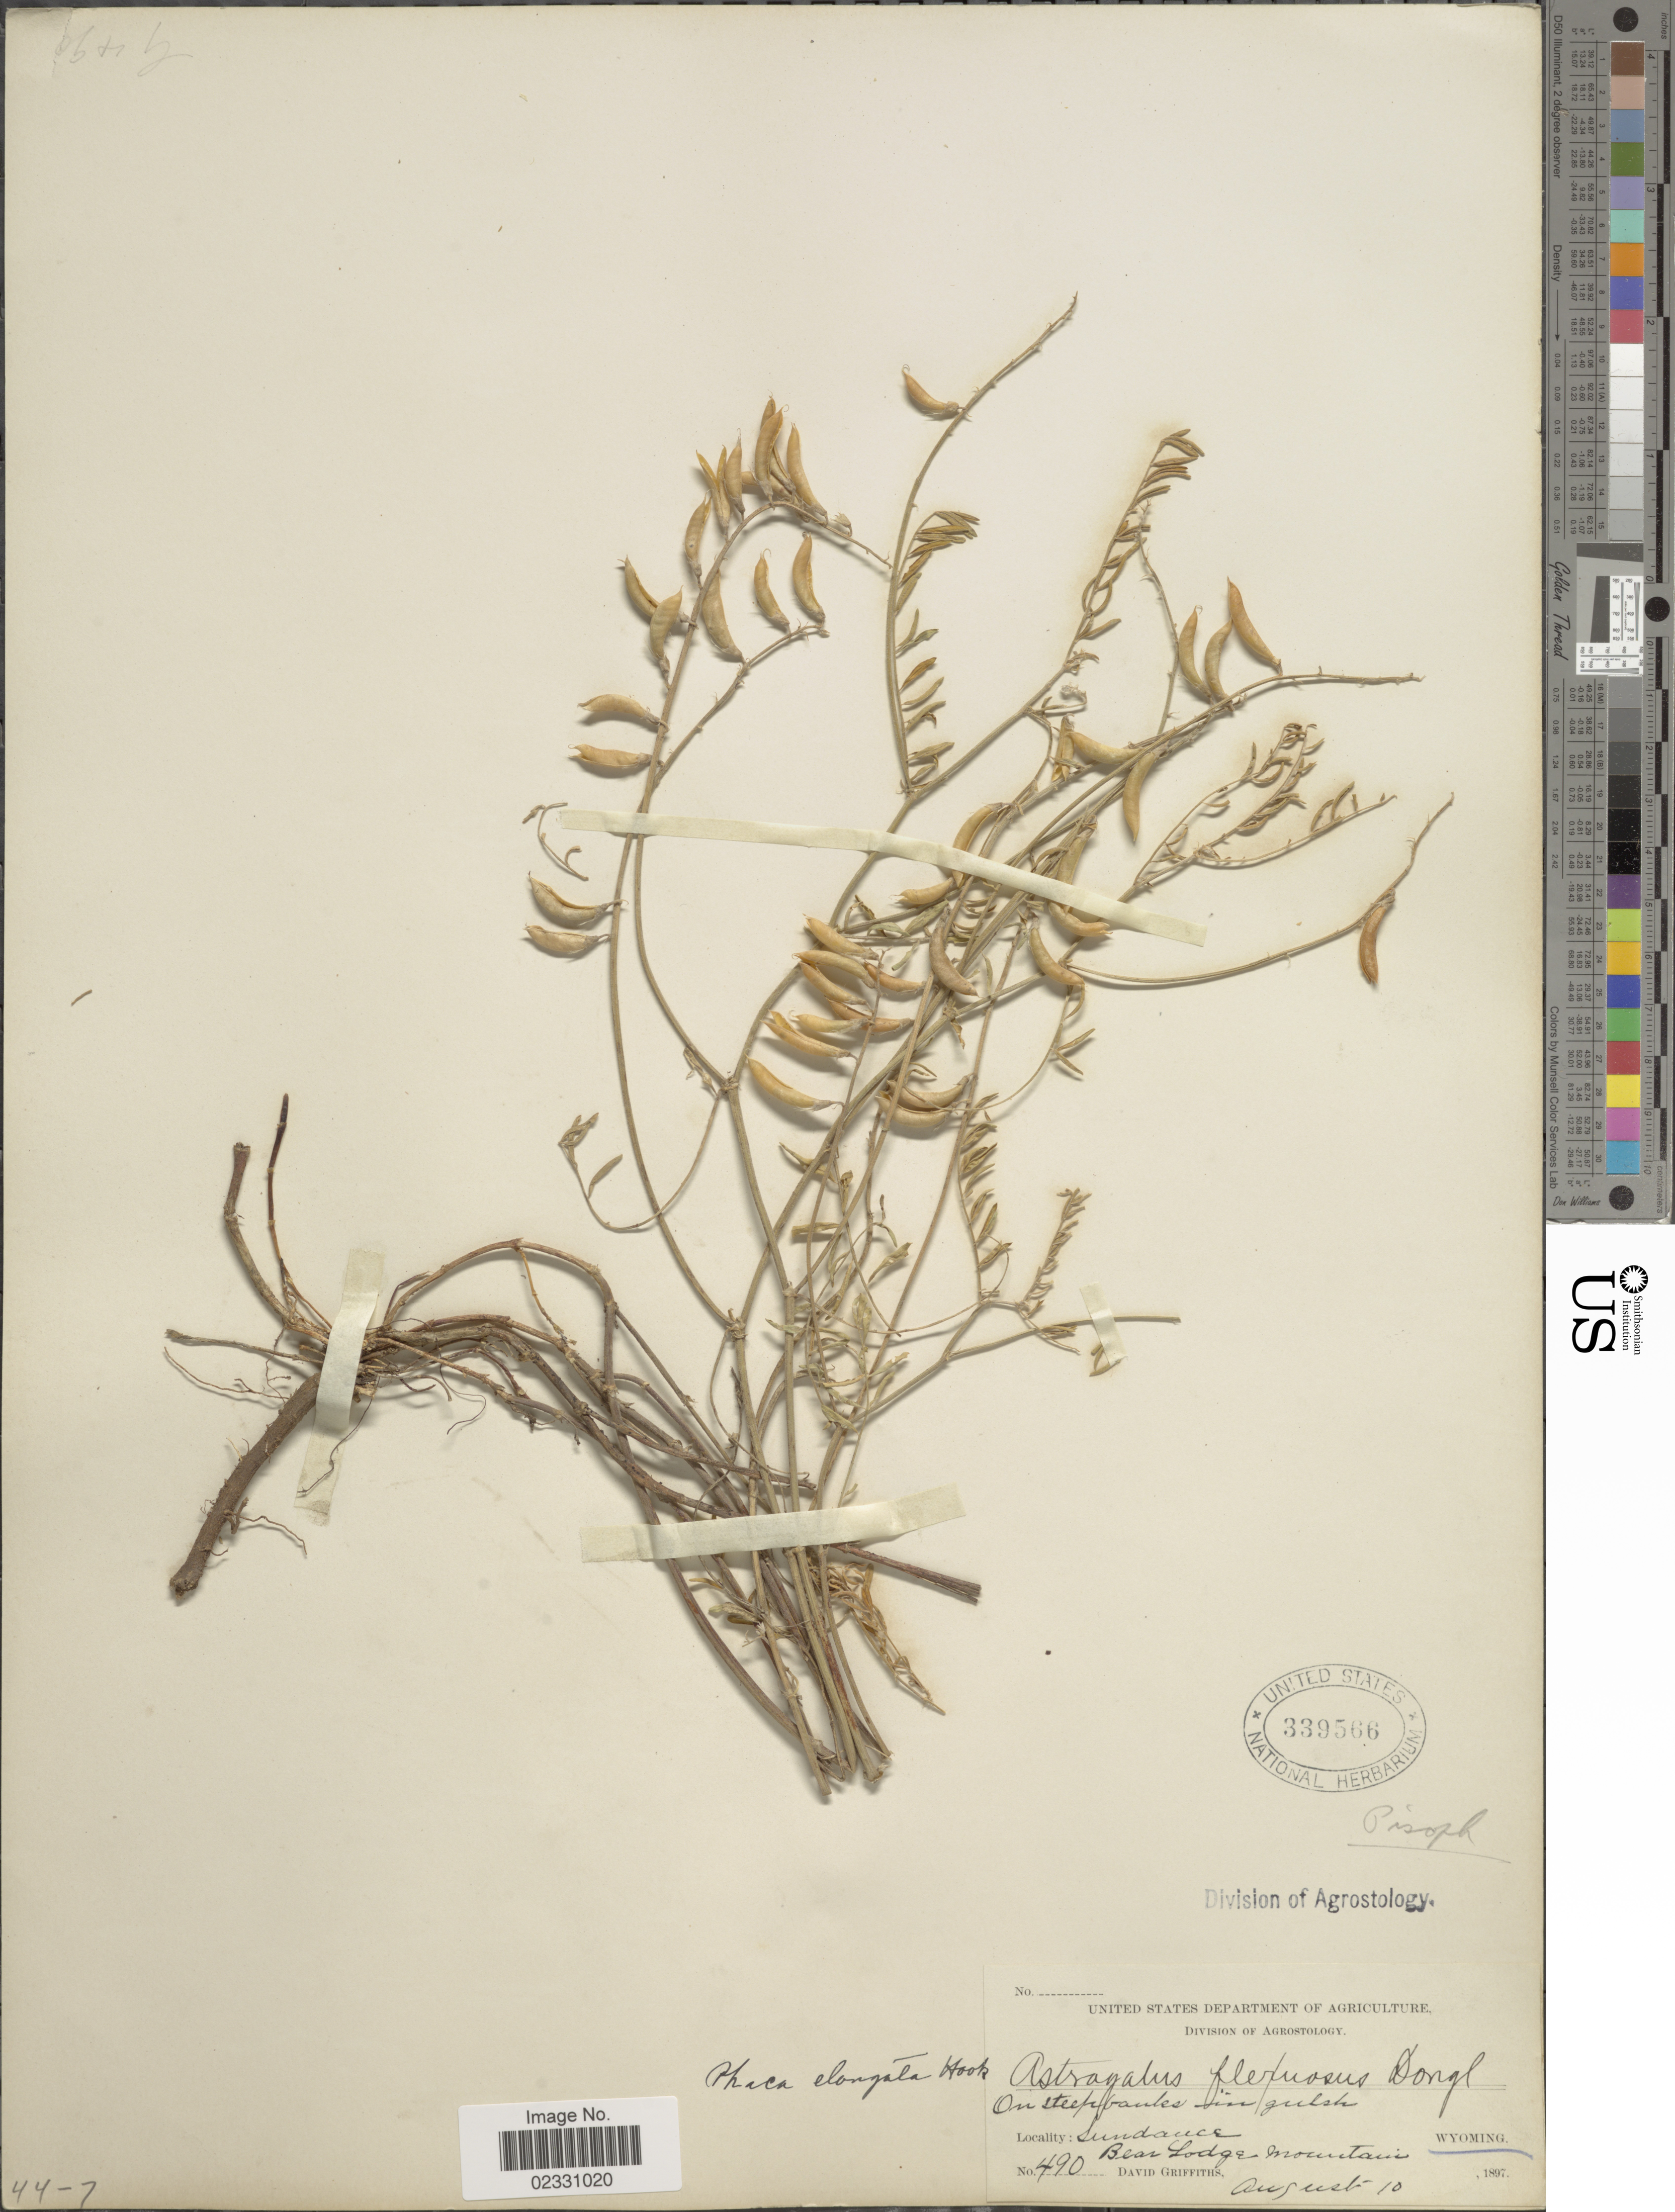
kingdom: Plantae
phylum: Tracheophyta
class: Magnoliopsida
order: Fabales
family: Fabaceae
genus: Astragalus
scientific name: Astragalus elongatus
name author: Willd.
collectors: D. Griffiths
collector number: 490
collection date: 1897-08-10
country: United States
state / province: Wyoming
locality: On steep banks in gulsh, Sundance, Bear Lodge Mountains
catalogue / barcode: US 339566